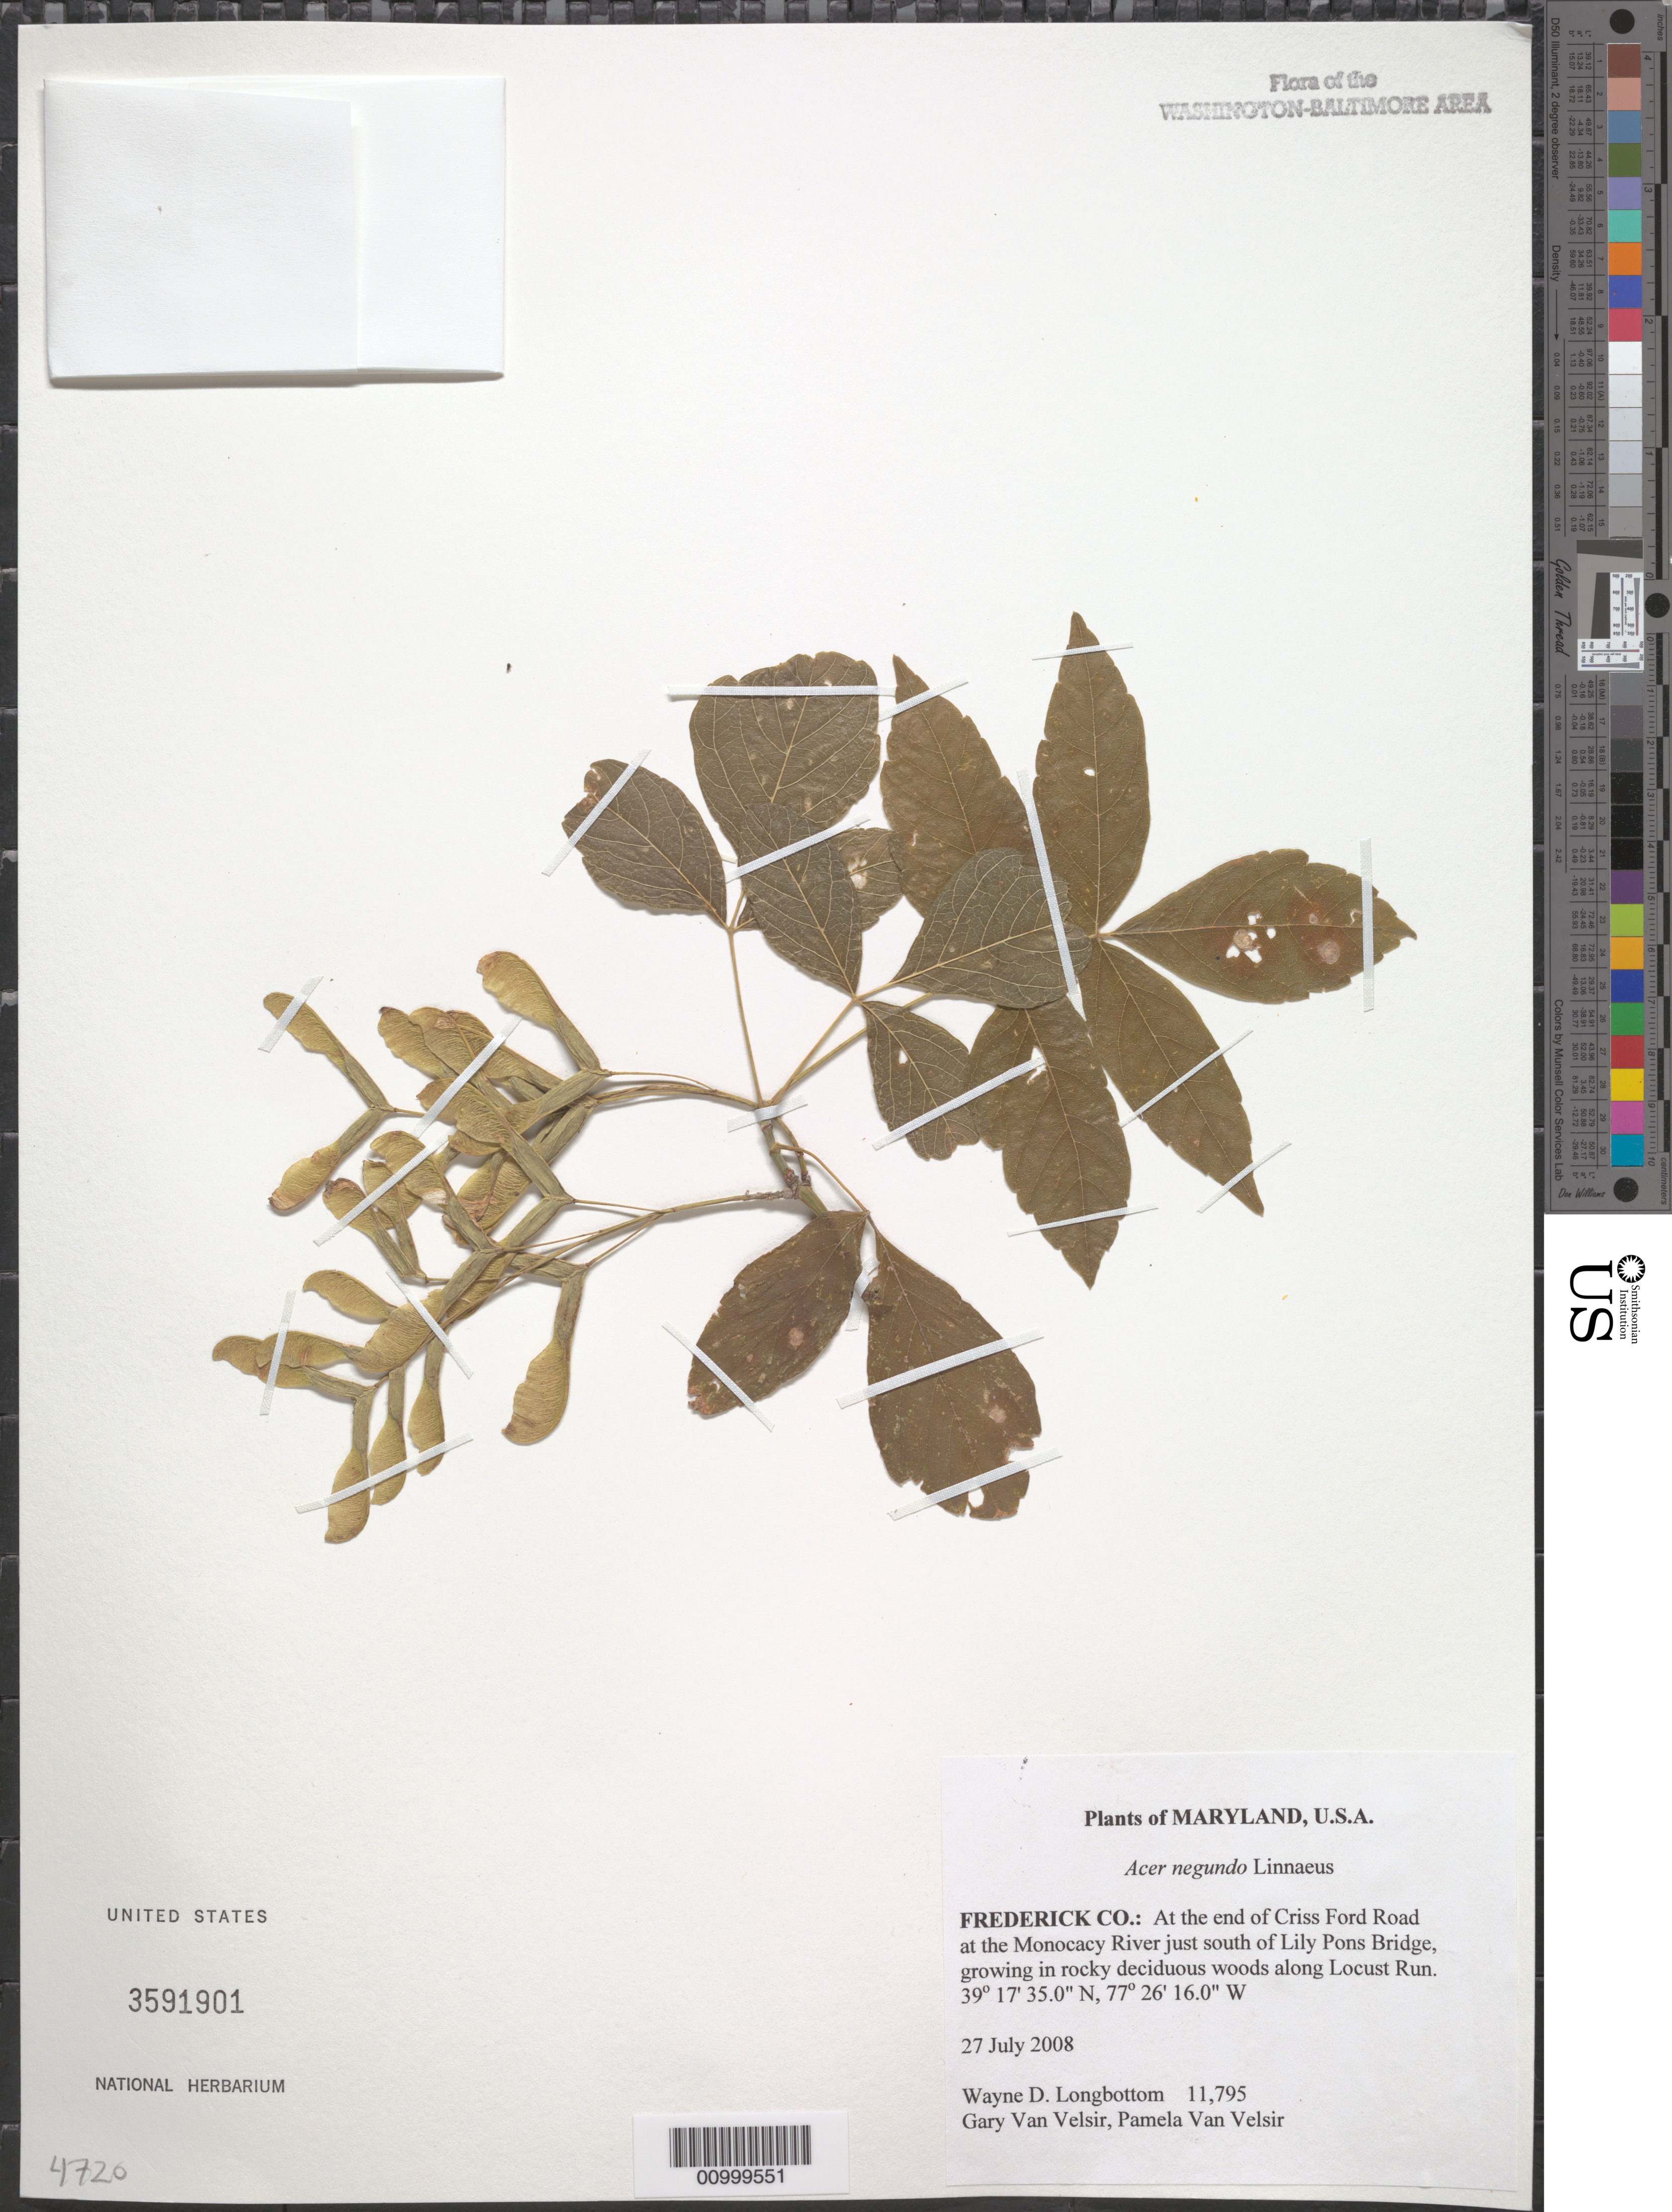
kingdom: Plantae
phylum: Tracheophyta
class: Magnoliopsida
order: Sapindales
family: Sapindaceae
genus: Acer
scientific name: Acer negundo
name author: L.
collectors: W. D. Longbottom, G. Van Velsir & P. Van Velsir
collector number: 11795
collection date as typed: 27 July 2008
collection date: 2008-07-27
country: United States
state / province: Maryland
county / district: Frederick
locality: At the end of Criss Ford Road at the Monocacy River just south of Lily Pons Bridge, along Locust Run.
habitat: growing in rocky deciduous woods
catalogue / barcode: US 3591901